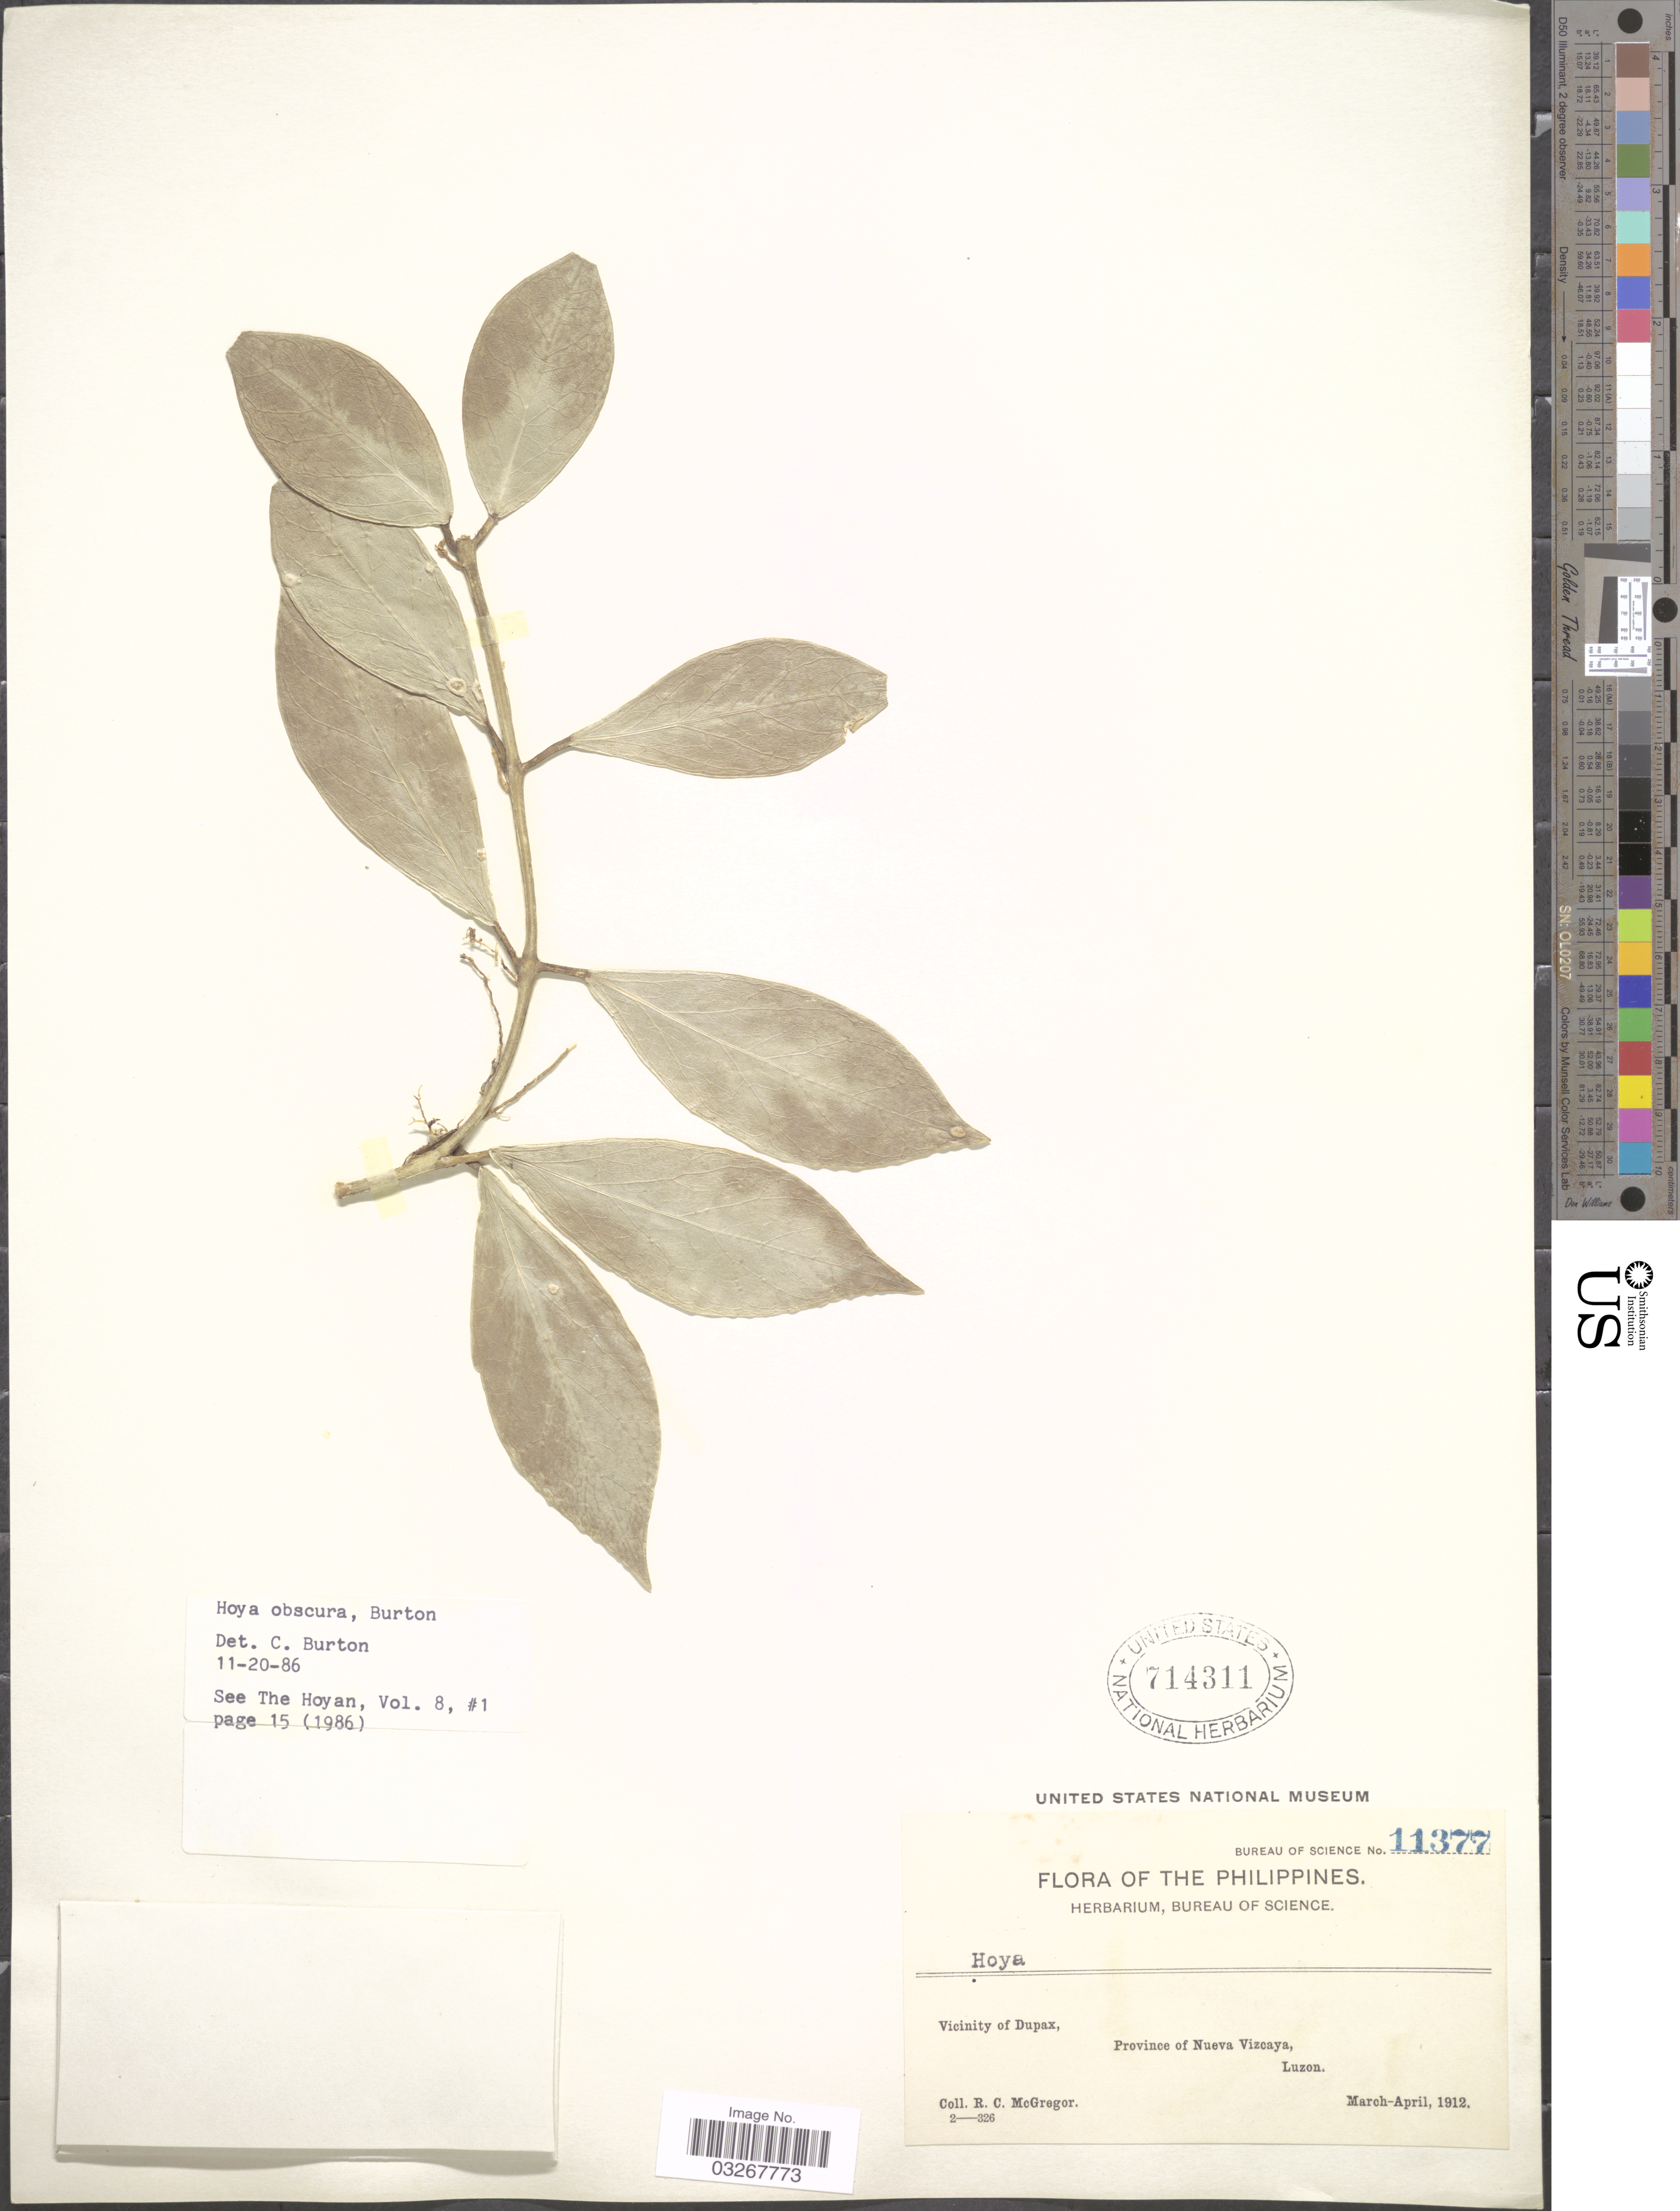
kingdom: Plantae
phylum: Tracheophyta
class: Magnoliopsida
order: Gentianales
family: Apocynaceae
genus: Hoya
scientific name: Hoya obscura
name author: Elmer ex C.M. Burton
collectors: R. C. McGregor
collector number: Bureau of Science 11377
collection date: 1912-03/1912-04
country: Philippines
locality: Vicinity of Dupax, Province of Nueva Vizcaya, Luzon.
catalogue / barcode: US 714311